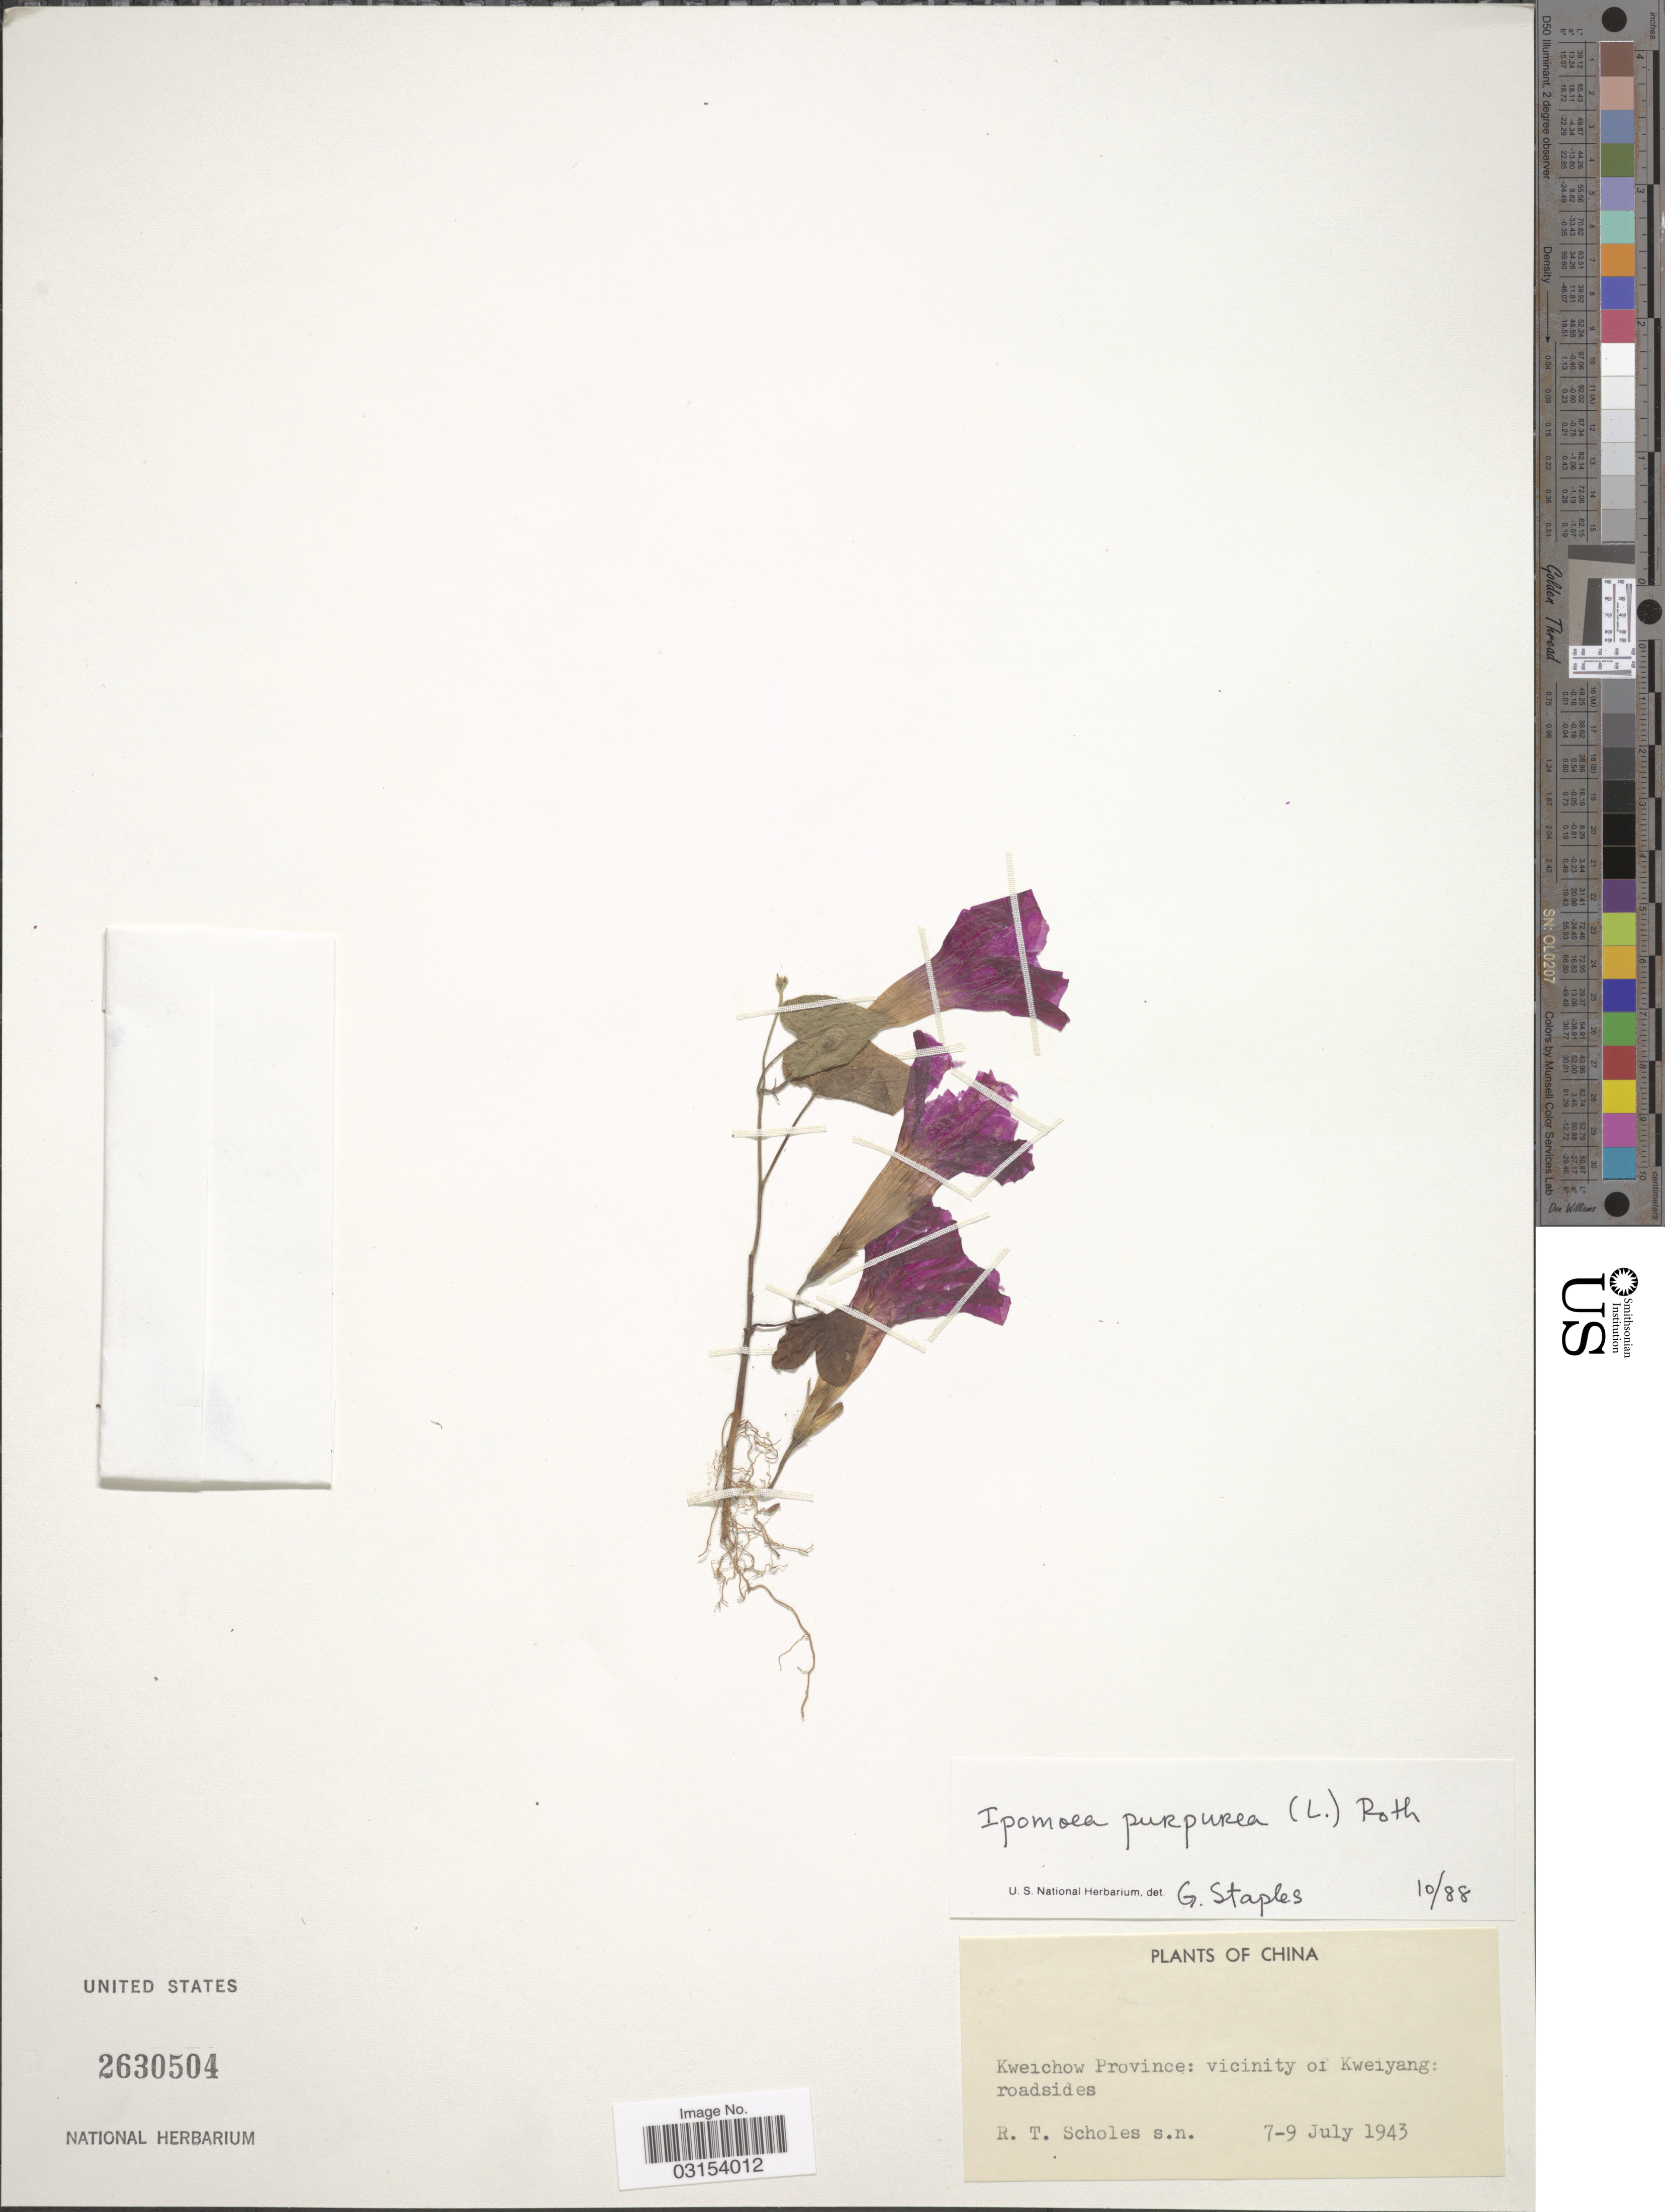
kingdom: Plantae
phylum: Tracheophyta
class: Magnoliopsida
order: Solanales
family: Convolvulaceae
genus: Ipomoea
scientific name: Ipomoea purpurea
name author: (L.) Roth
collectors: R. Scholes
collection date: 1943-07-07/1943-07-09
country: China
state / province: Guizhou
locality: Kweichow Province: vicinity of Kweiyang: roadsides.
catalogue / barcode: US 2630504